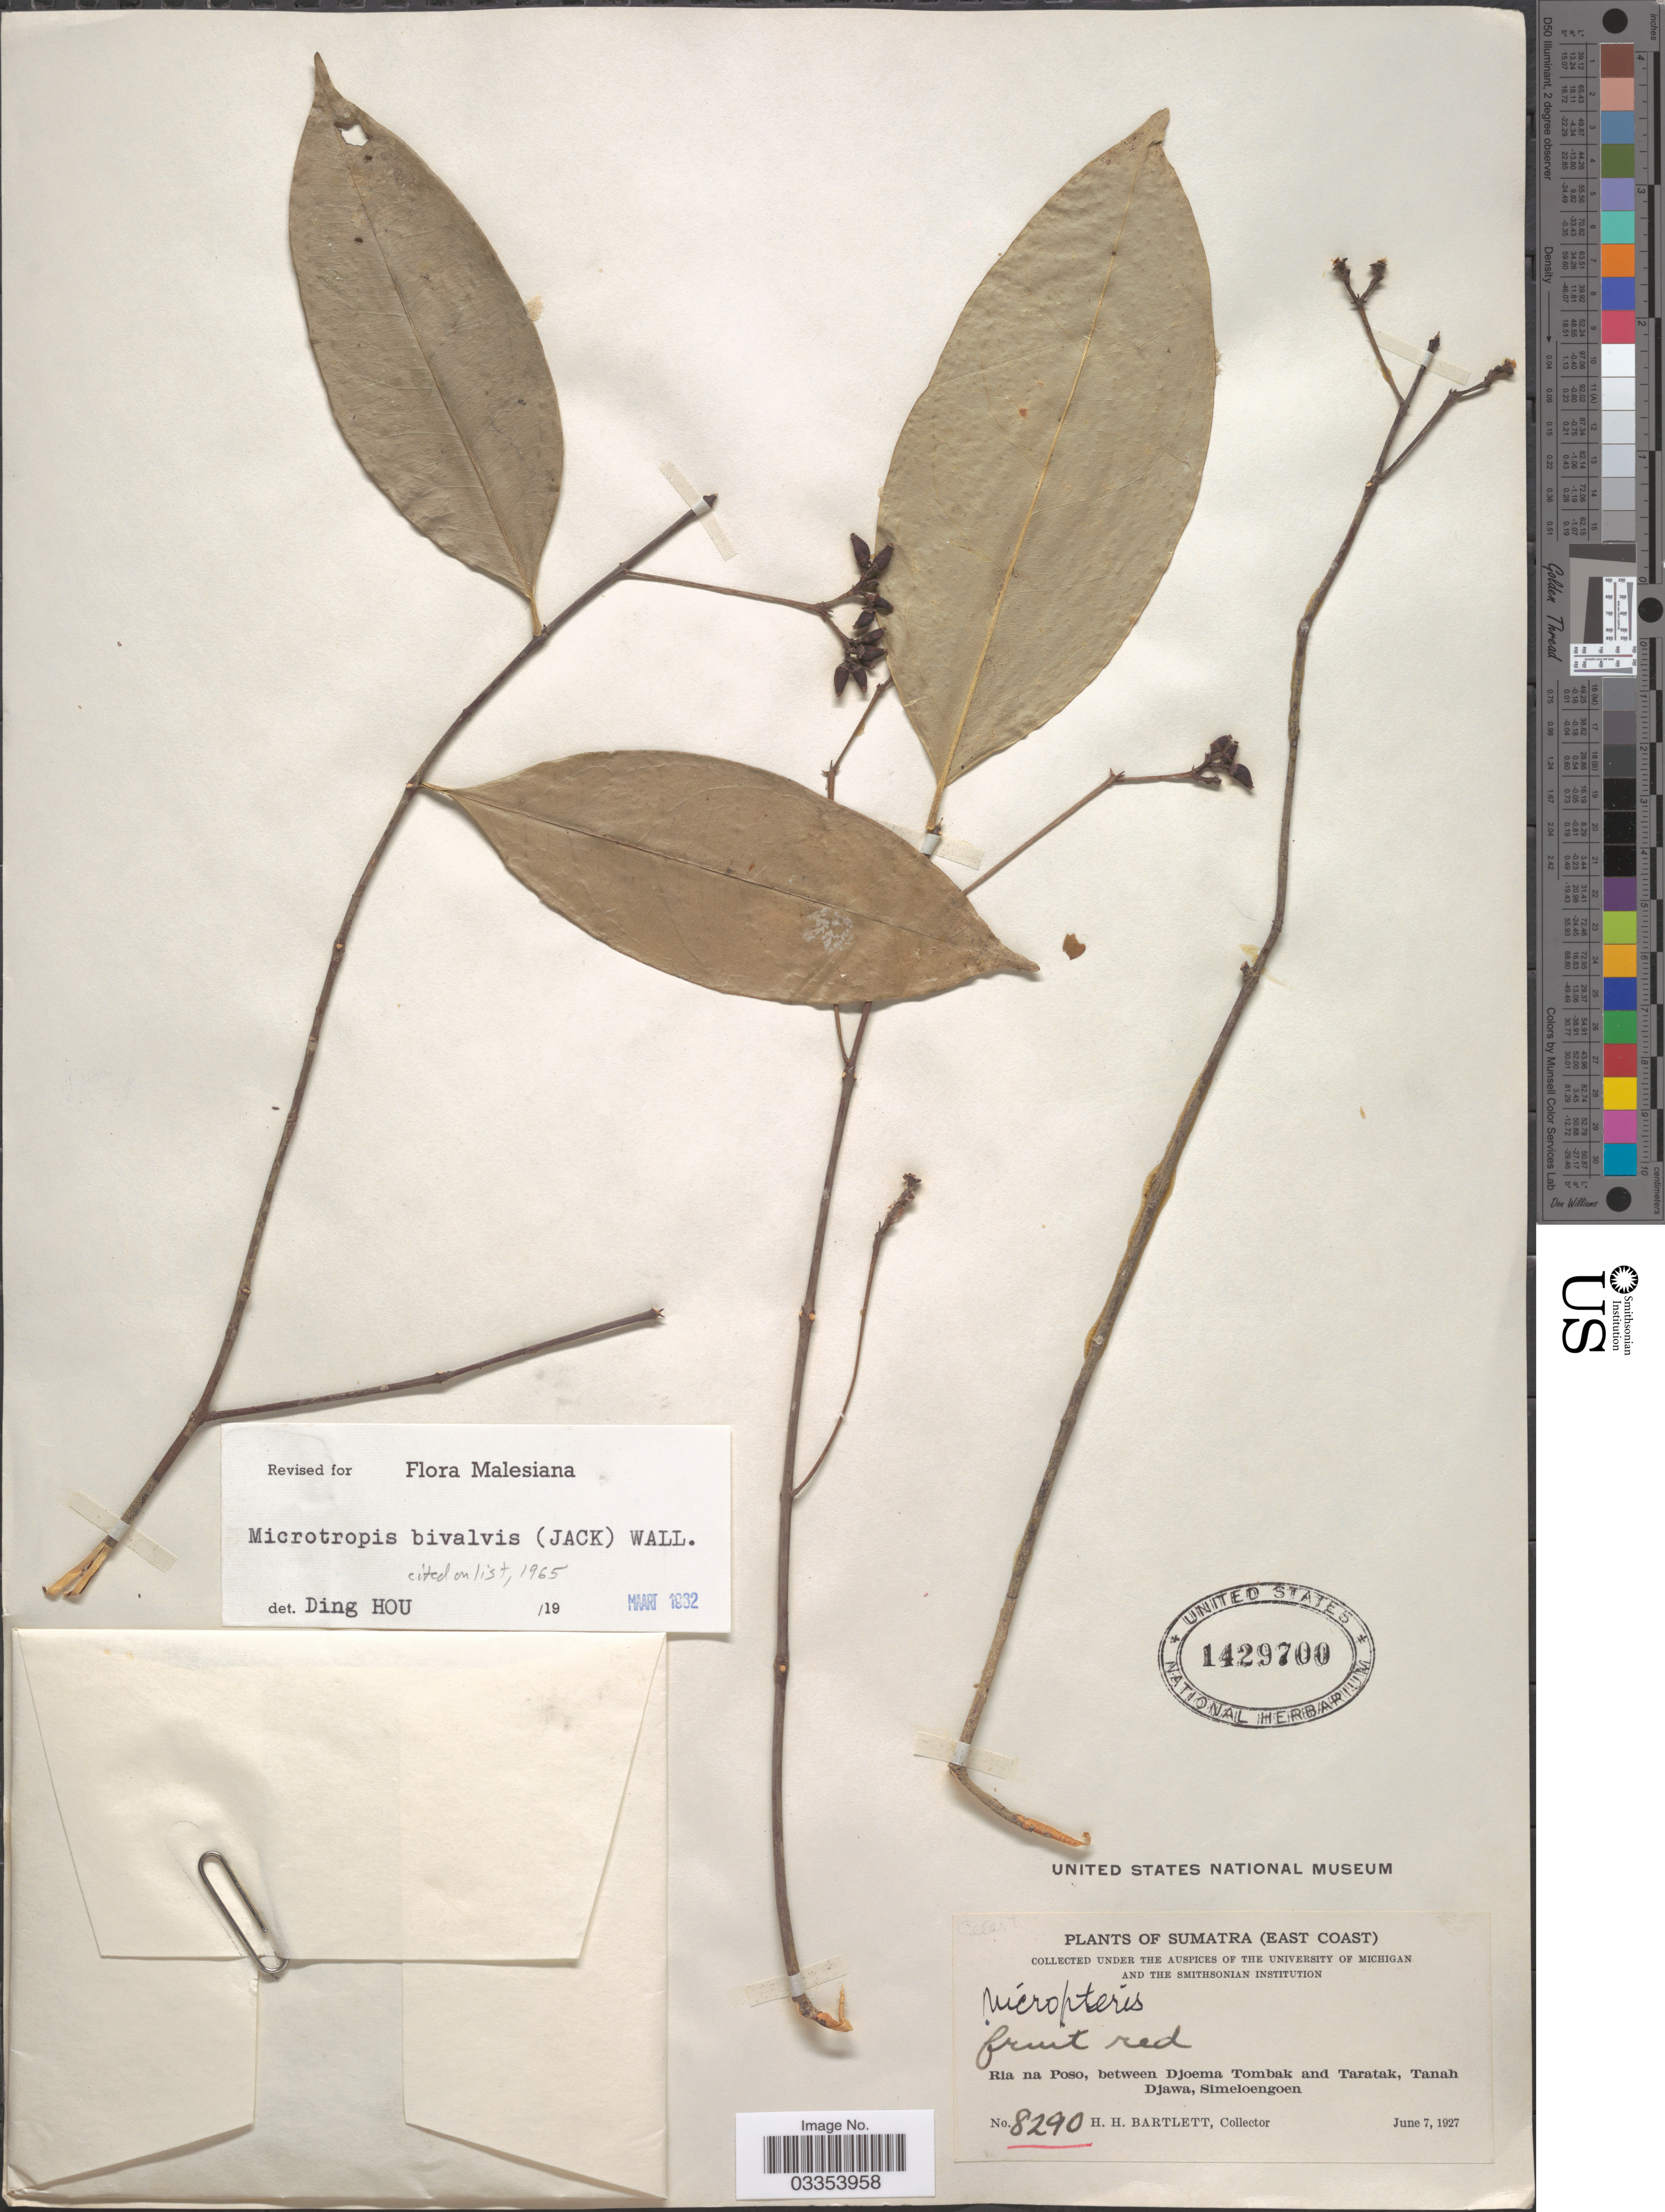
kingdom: Plantae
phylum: Tracheophyta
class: Magnoliopsida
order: Celastrales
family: Celastraceae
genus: Microtropis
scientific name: Microtropis bivalvis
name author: Wall.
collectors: H. H. Bartlett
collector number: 8290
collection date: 1927-06-07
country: Indonesia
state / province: Sumatra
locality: (East Coast). Ria na Poso, between Djoema Tombak and Taratak, Tanah Djawa, Simeloengoen.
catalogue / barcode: US 1429700